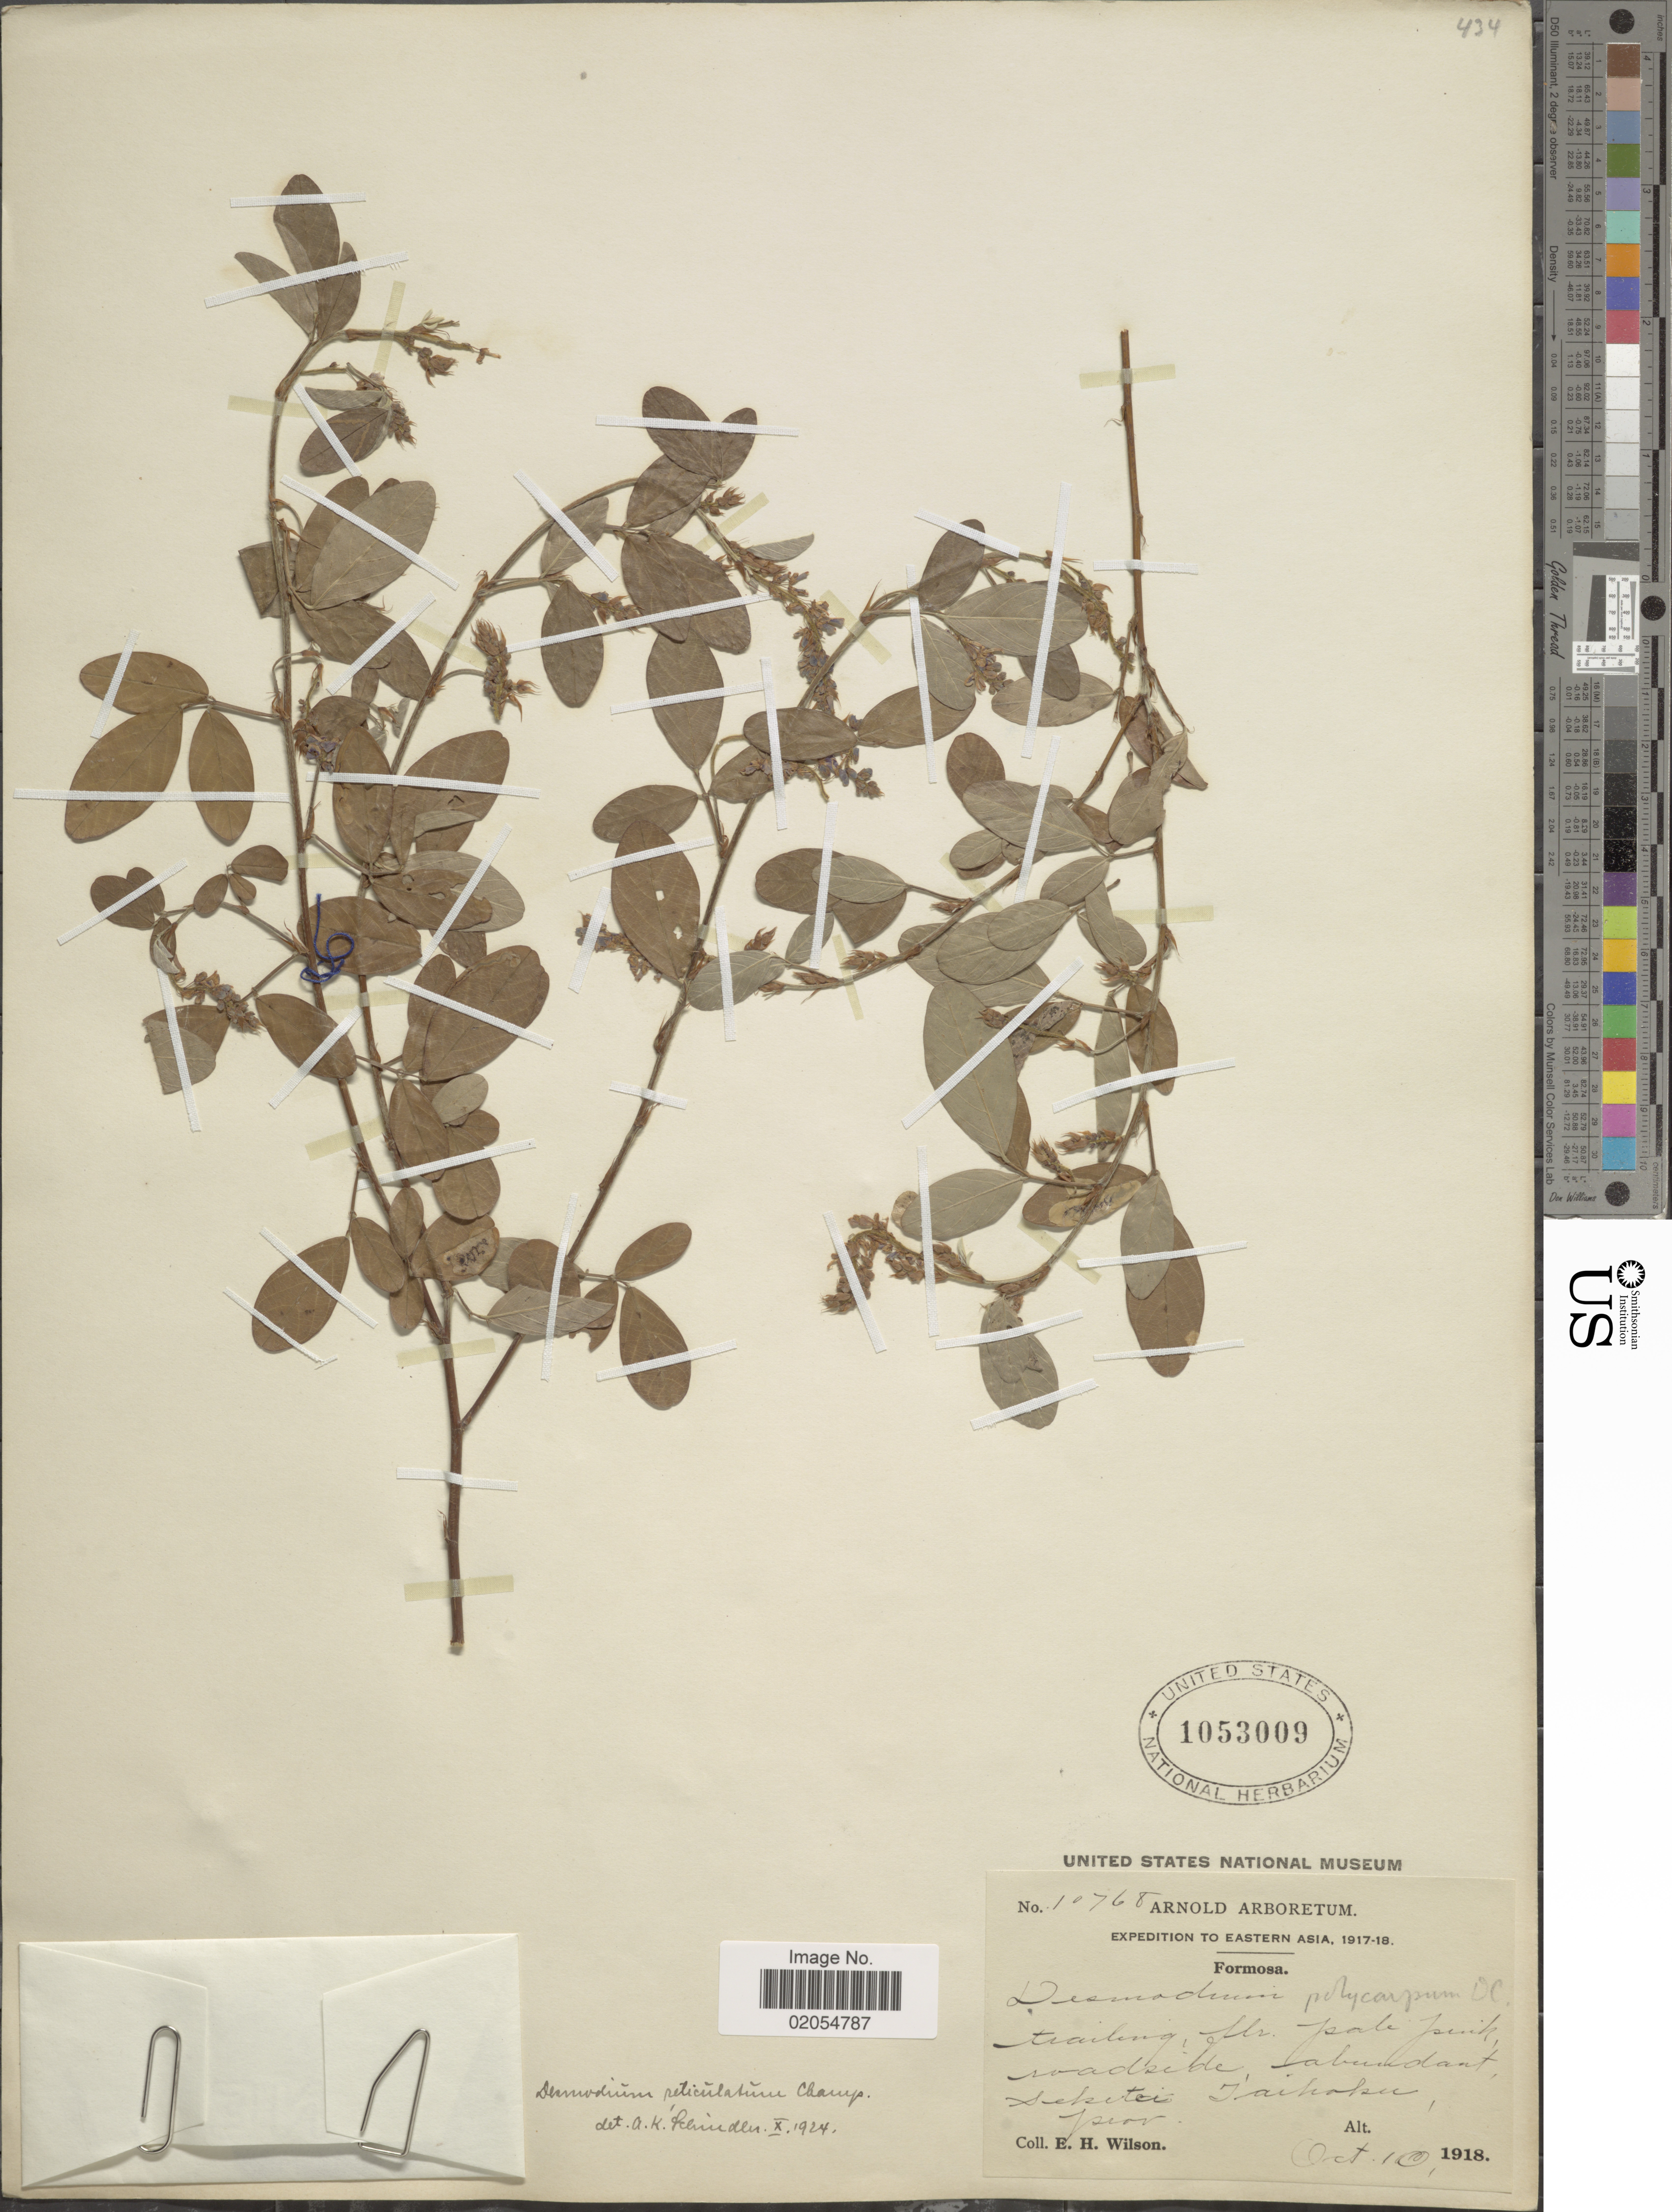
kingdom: Plantae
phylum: Tracheophyta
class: Magnoliopsida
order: Fabales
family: Fabaceae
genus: Grona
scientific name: Grona reticulata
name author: (Champ. ex Benth.) H. Ohashi & K. Ohashi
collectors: E. Wilson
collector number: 10768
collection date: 1918-10-10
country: Taiwan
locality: Formosa, Eastern Asia, Sekitei, Taihoku prov.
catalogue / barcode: US 1053009